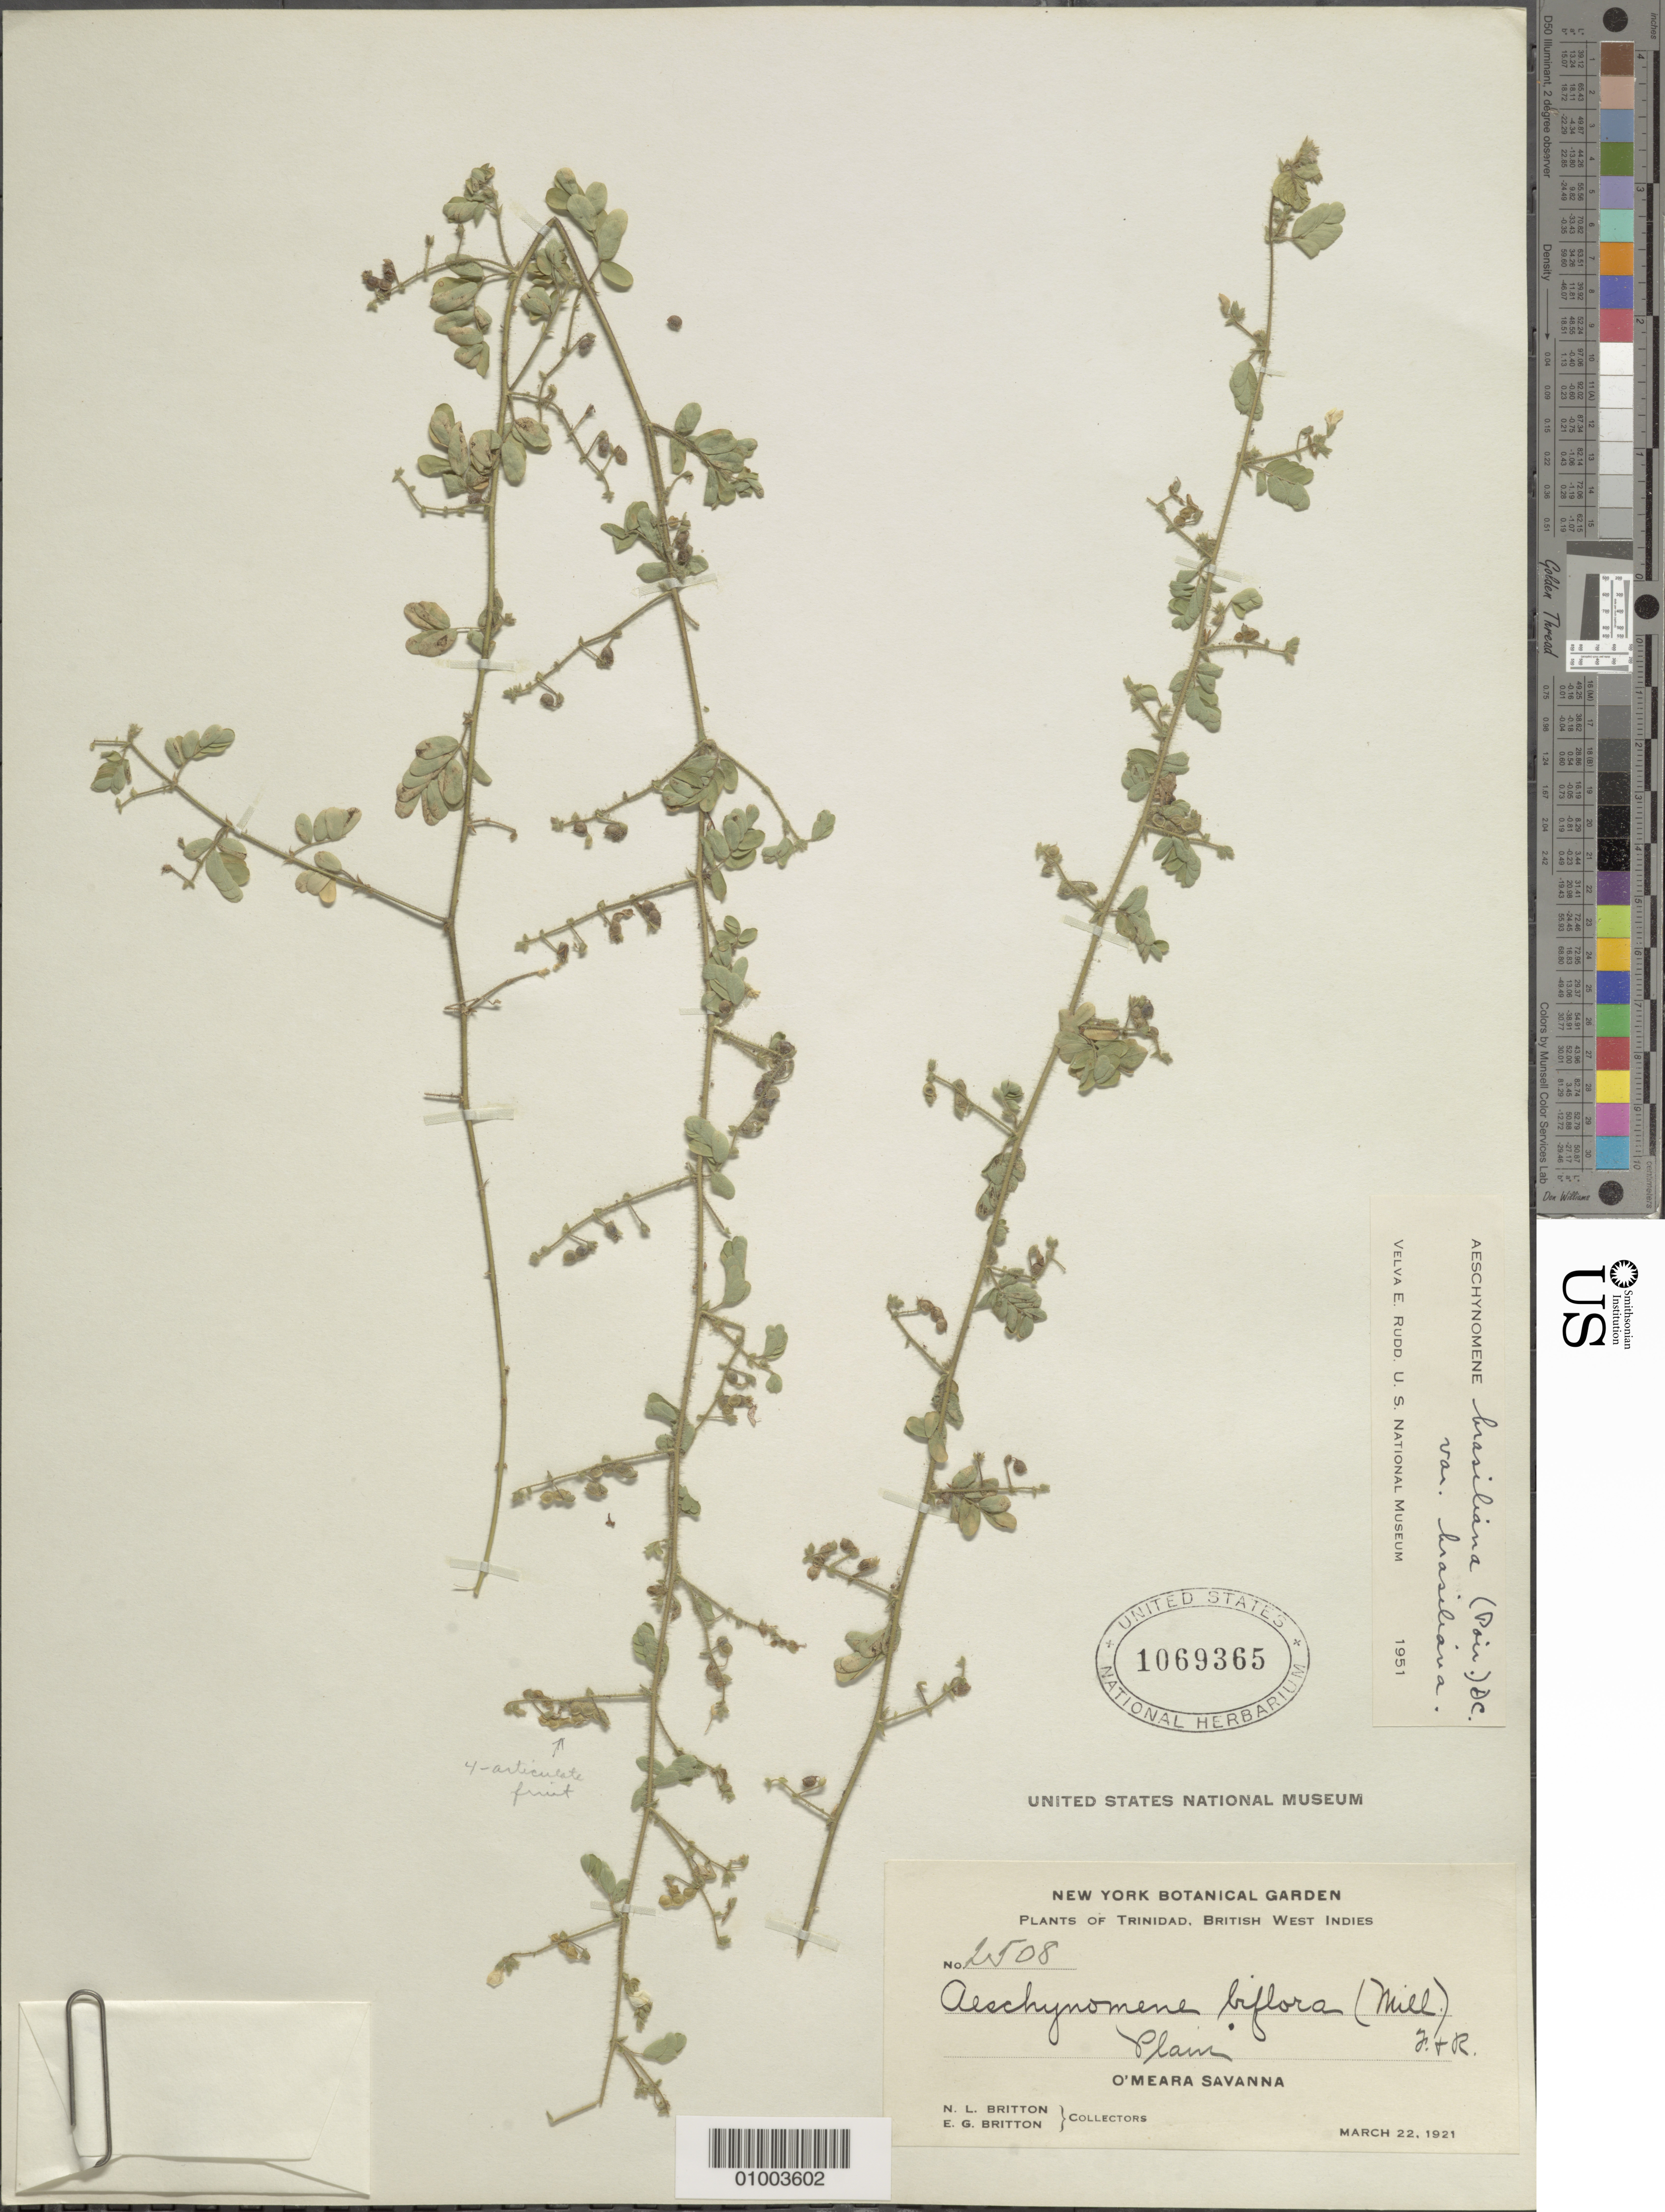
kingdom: Plantae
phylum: Tracheophyta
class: Magnoliopsida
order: Fabales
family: Fabaceae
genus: Aeschynomene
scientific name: Aeschynomene brasiliana var. brasiliana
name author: (Poir.) DC.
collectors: N. Britton & E. G. Britton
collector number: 2508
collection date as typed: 22 Mar 1921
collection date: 1921-03-22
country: Trinidad and Tobago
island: Trinidad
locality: O'meara Savanna. Plain.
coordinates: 0 N, 0 E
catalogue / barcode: US 1069365